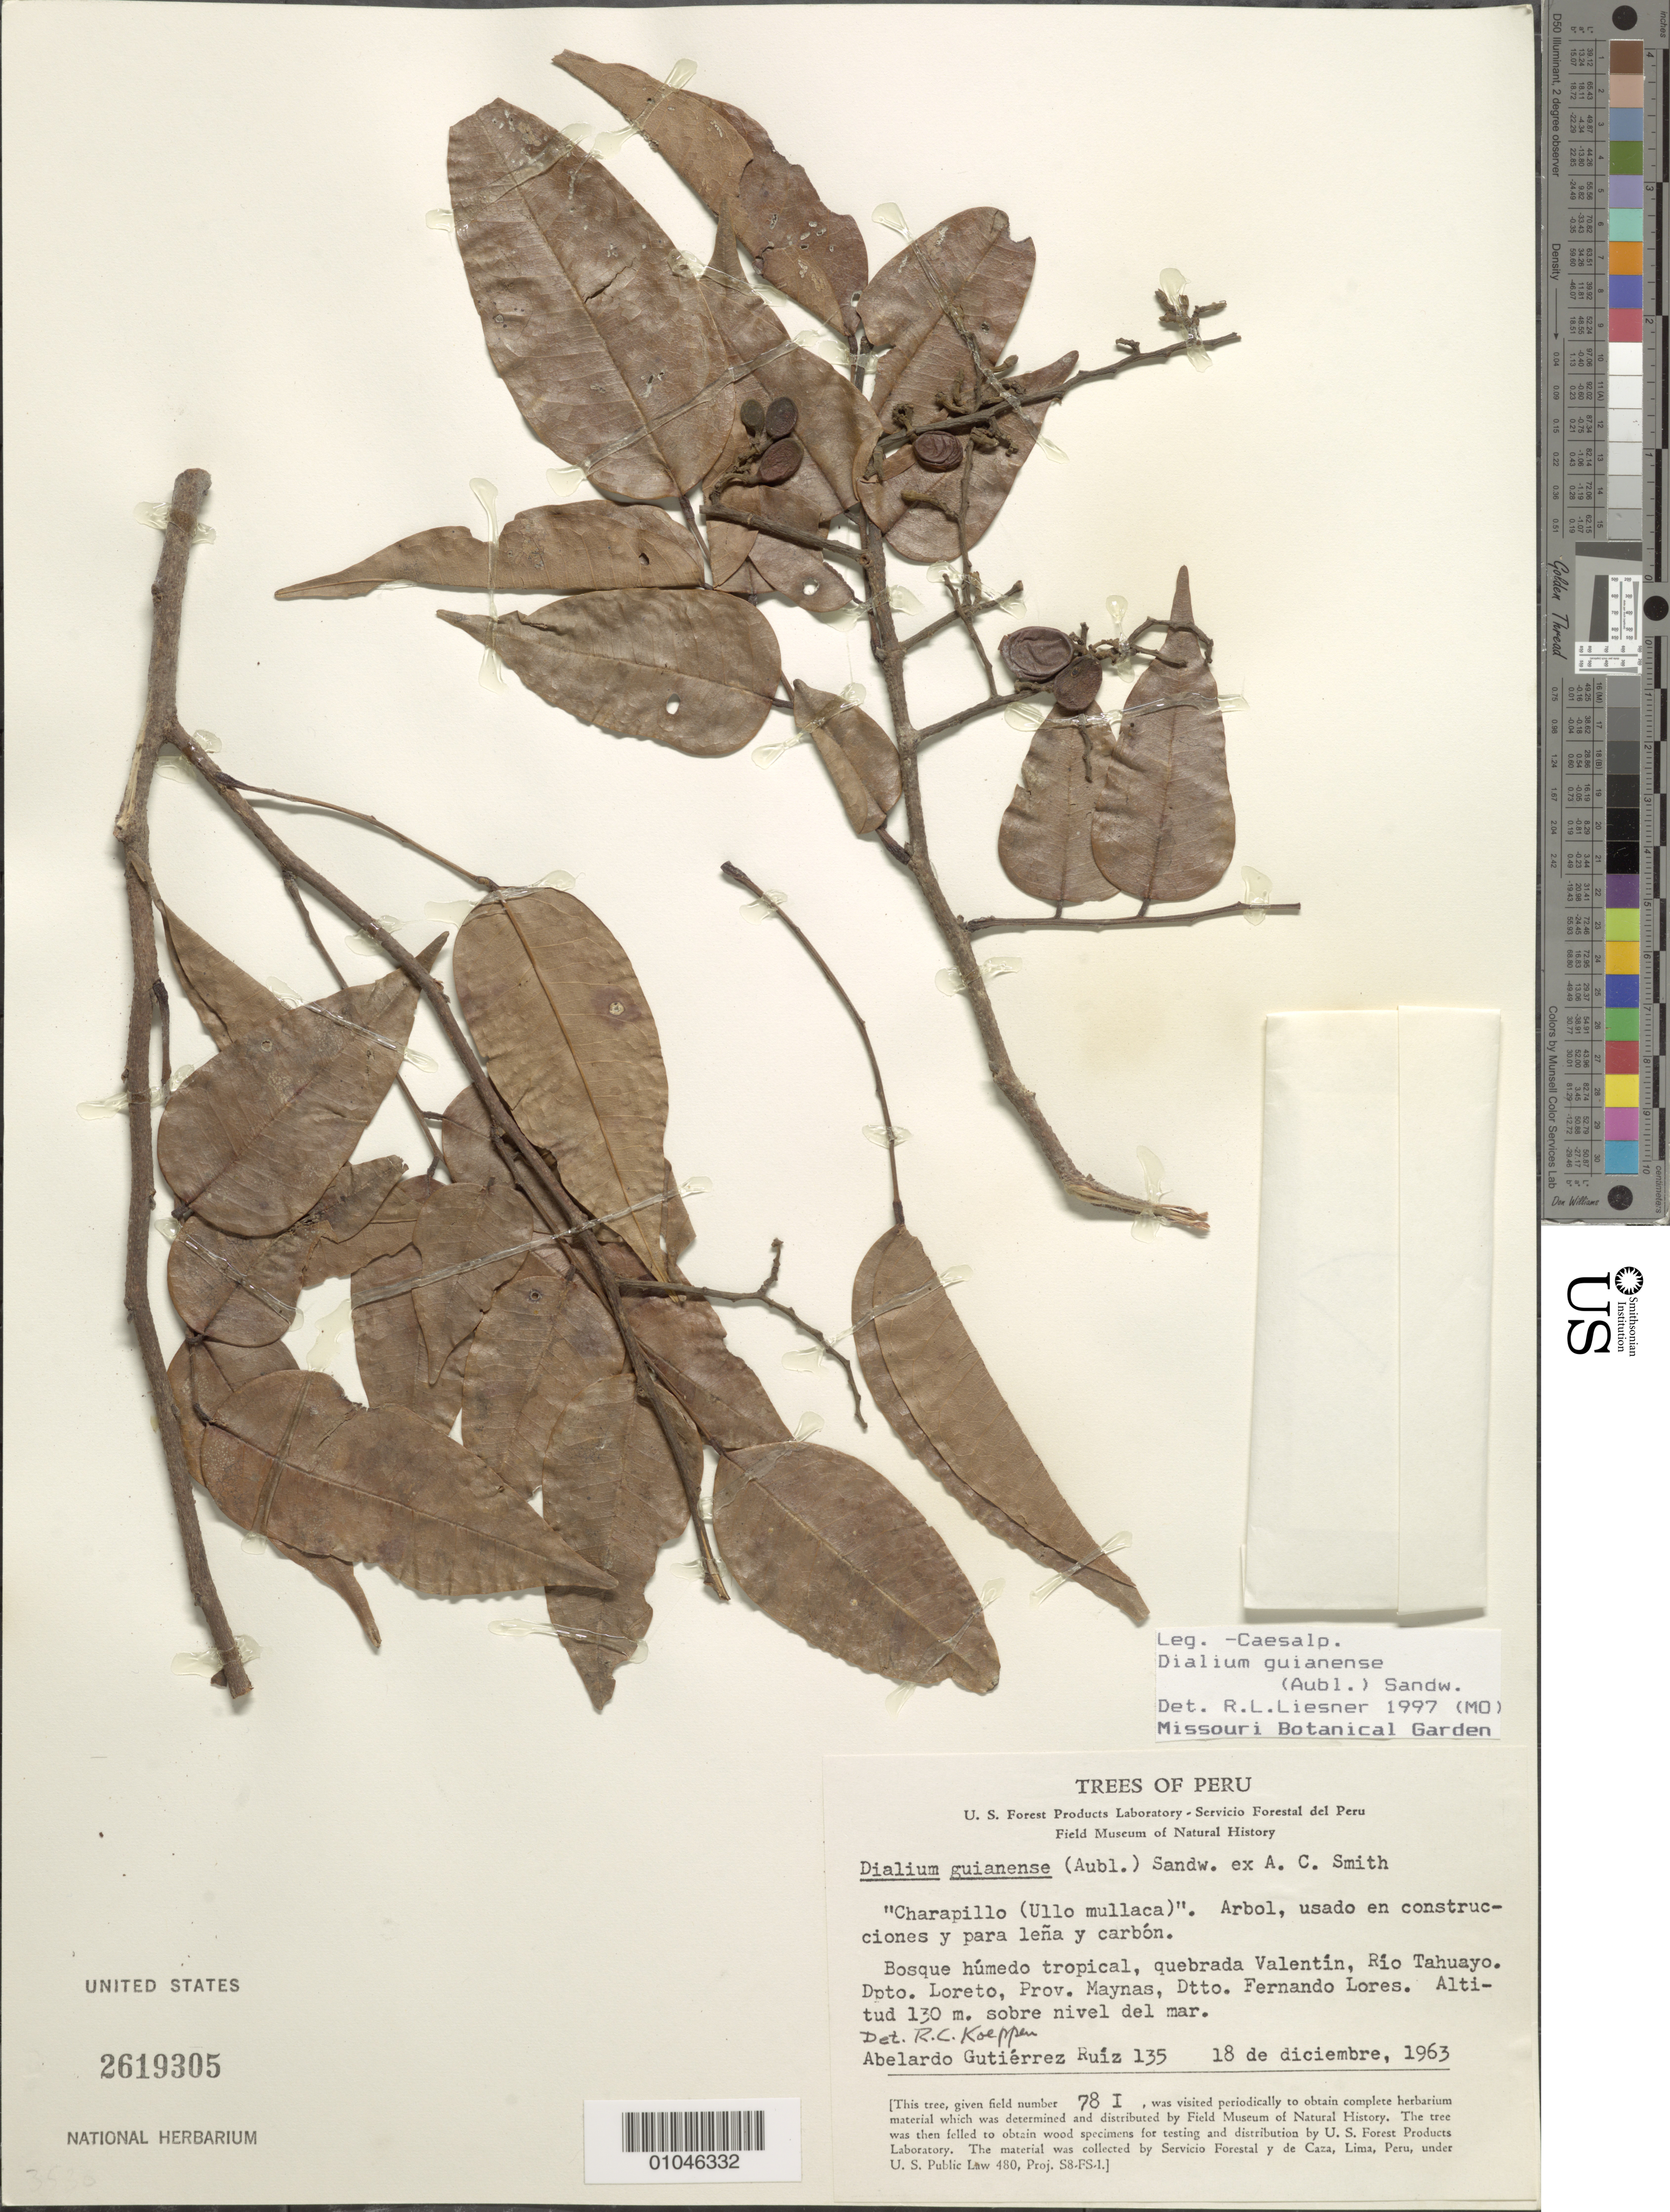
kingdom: Plantae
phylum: Tracheophyta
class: Magnoliopsida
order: Fabales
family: Fabaceae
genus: Dialium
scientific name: Dialium guianense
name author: (Aubl.) Sandwith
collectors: A. Gutiérrez Ruíz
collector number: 135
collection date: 1963-12-18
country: Peru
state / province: Loreto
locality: Dtto. Fernando Lores, Prov. Maynas, Rio Tahuayo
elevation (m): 130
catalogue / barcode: US 2619305